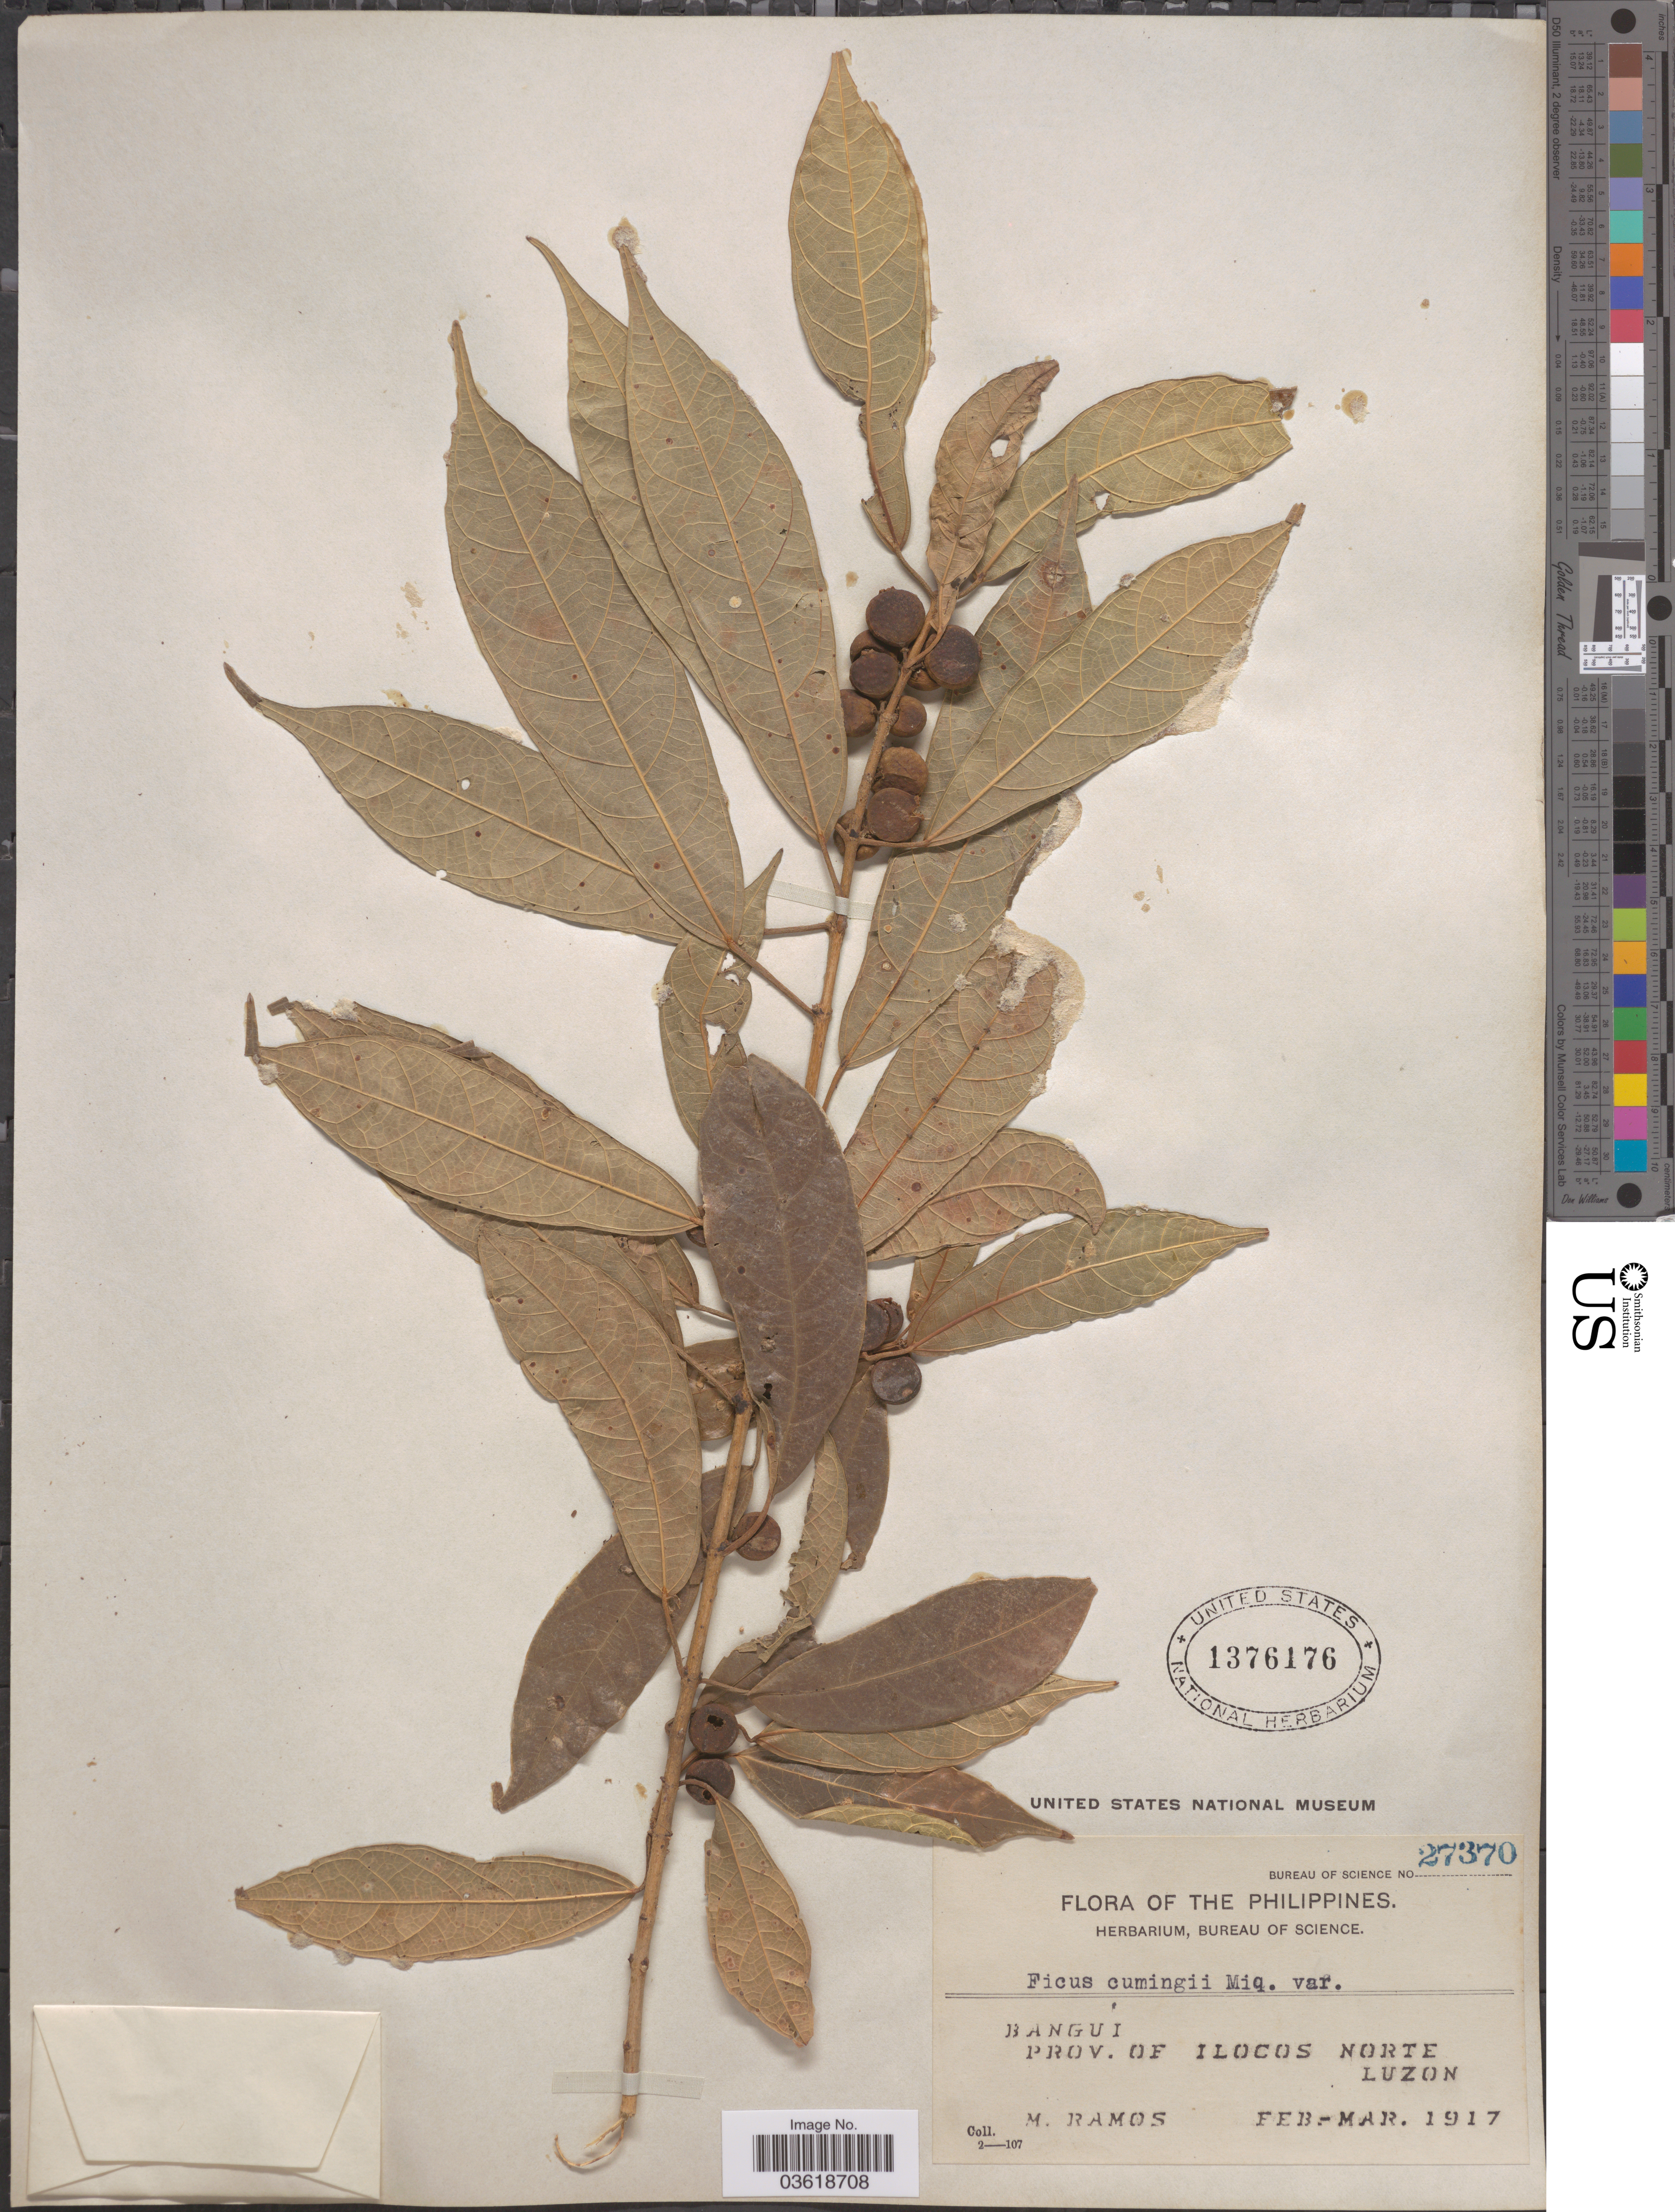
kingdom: Plantae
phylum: Tracheophyta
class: Magnoliopsida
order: Rosales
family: Moraceae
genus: Ficus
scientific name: Ficus cumingii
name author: Miq.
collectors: M. Ramos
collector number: Bureau of Science 27370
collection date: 1917-02/1917-03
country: Philippines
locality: Bangui. Prov. of Ilocos Norte. Luzon.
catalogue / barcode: US 1376176